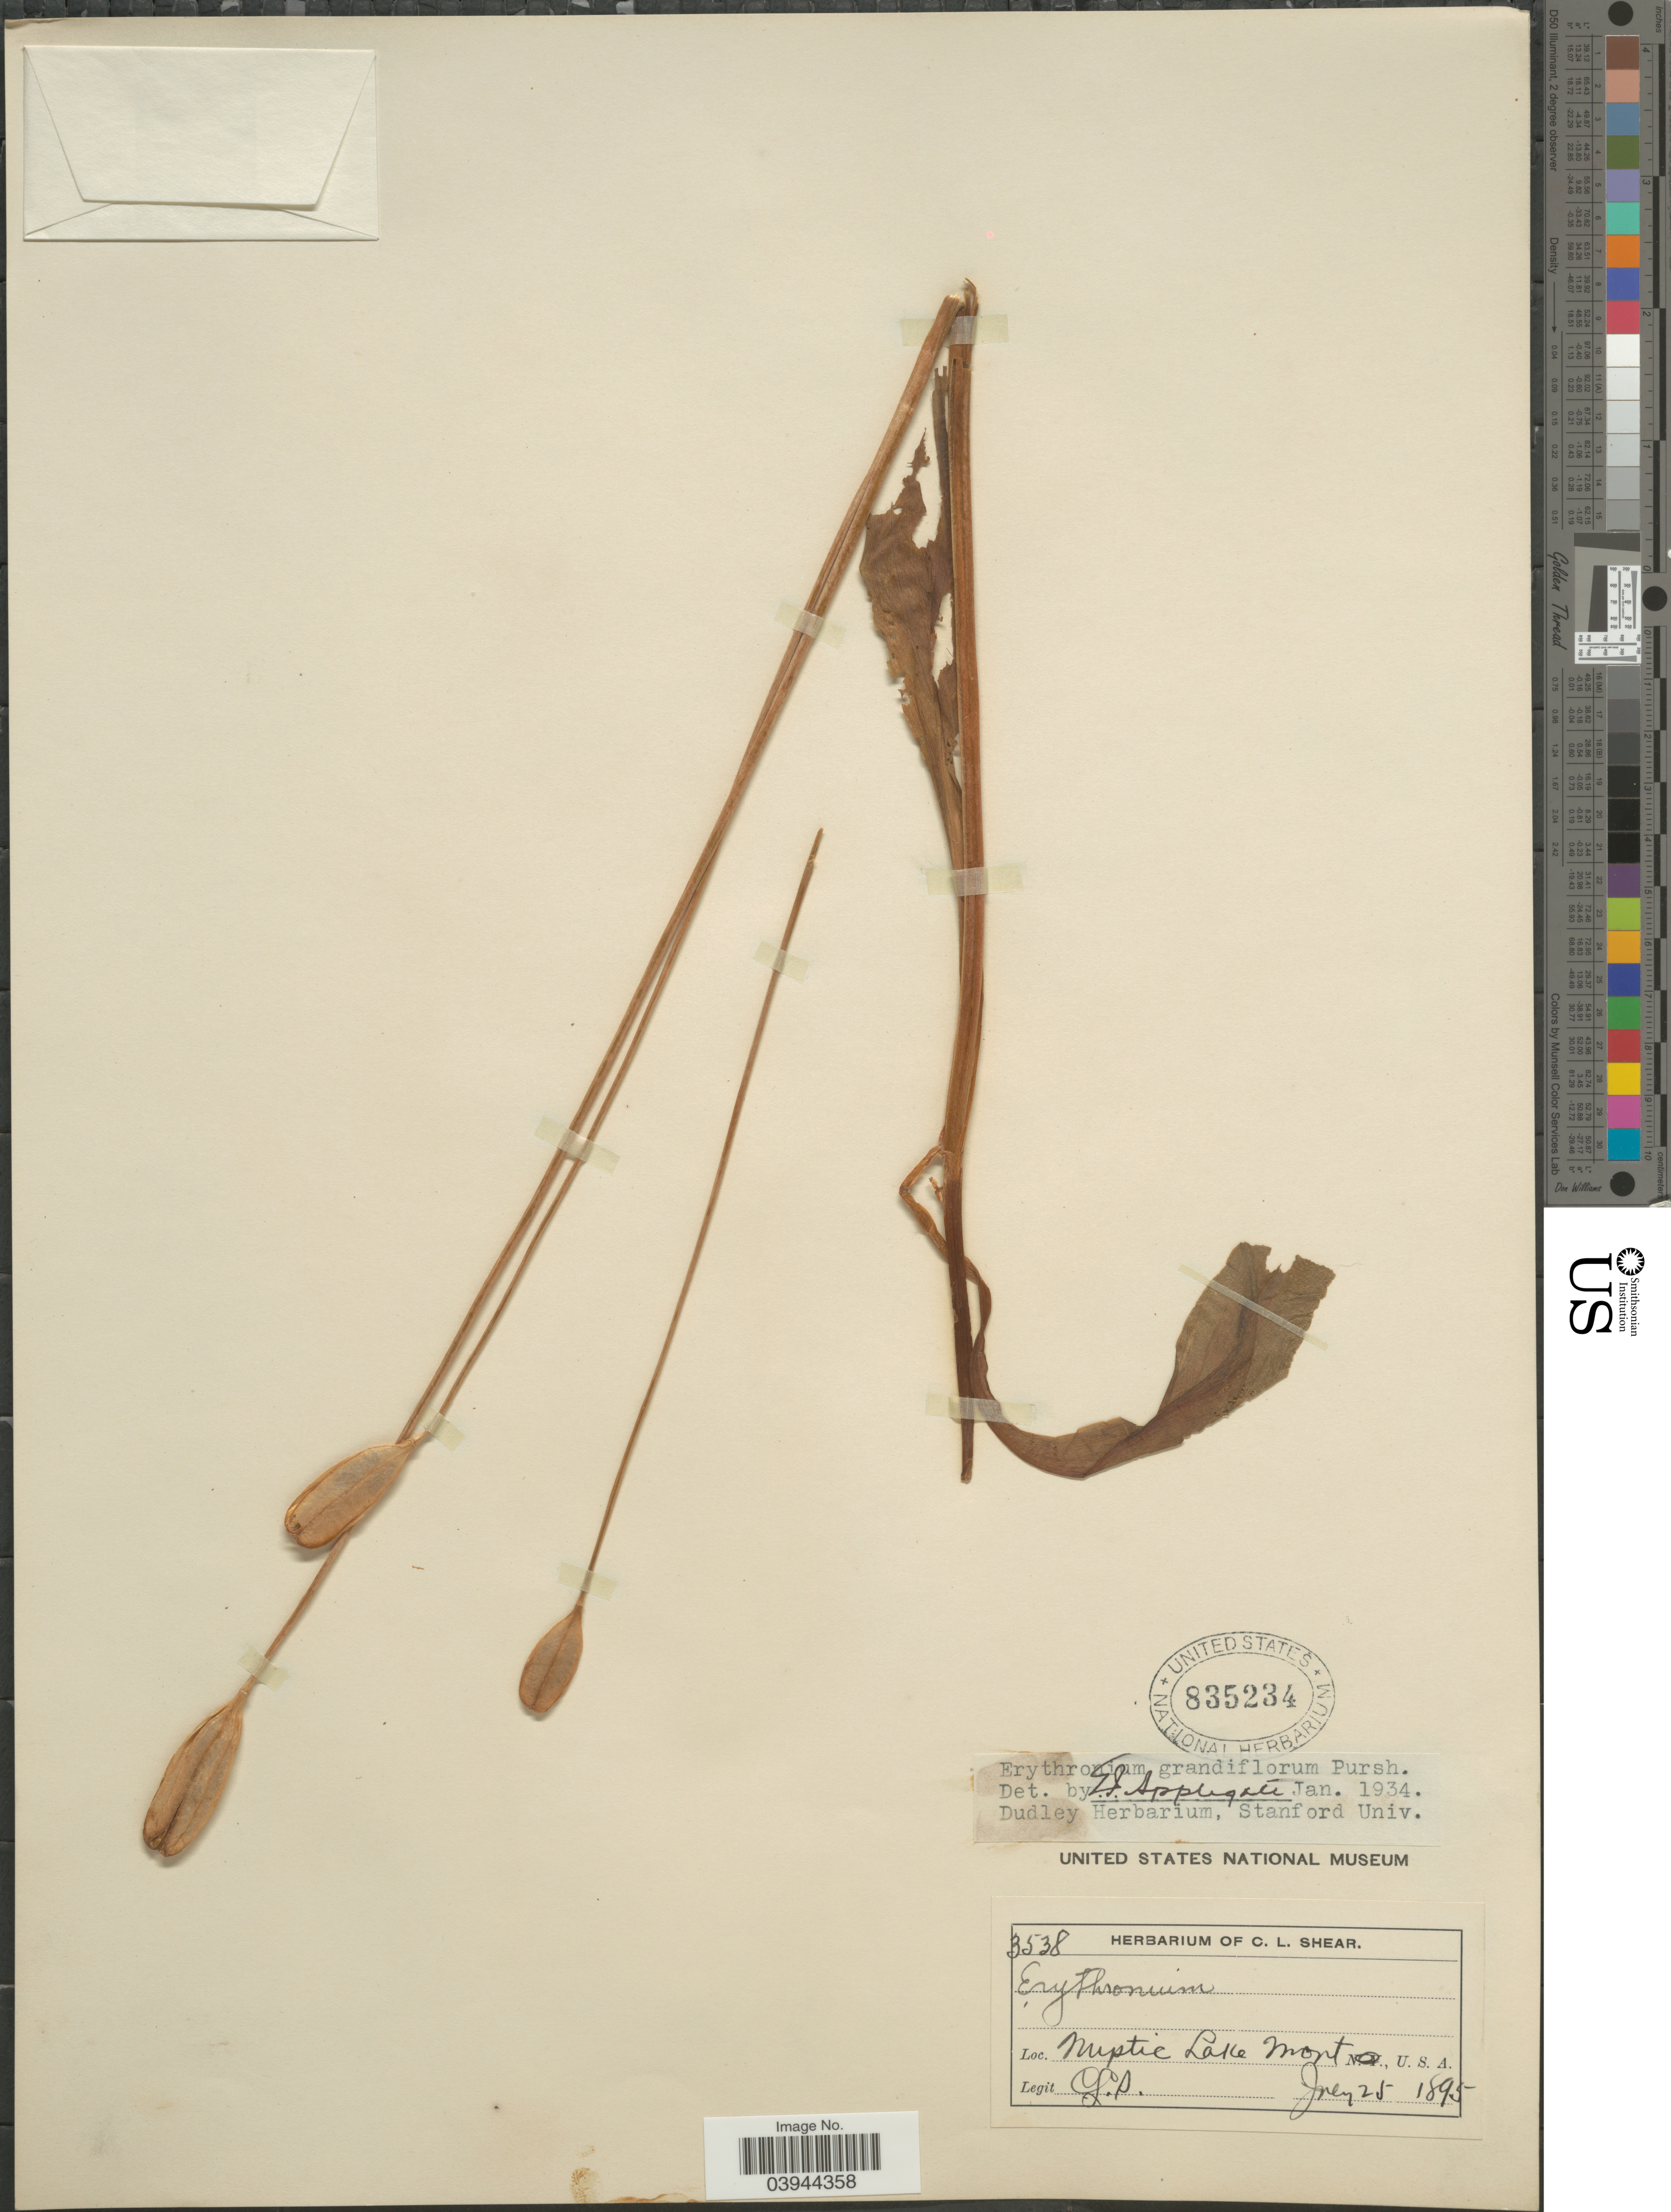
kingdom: Plantae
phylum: Tracheophyta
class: Liliopsida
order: Liliales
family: Liliaceae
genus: Erythronium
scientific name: Erythronium grandiflorum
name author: Pursh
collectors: C. L. Shear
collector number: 3538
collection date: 1895-07-25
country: United States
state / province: Montana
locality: Mustic Lake.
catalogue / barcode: US 835234